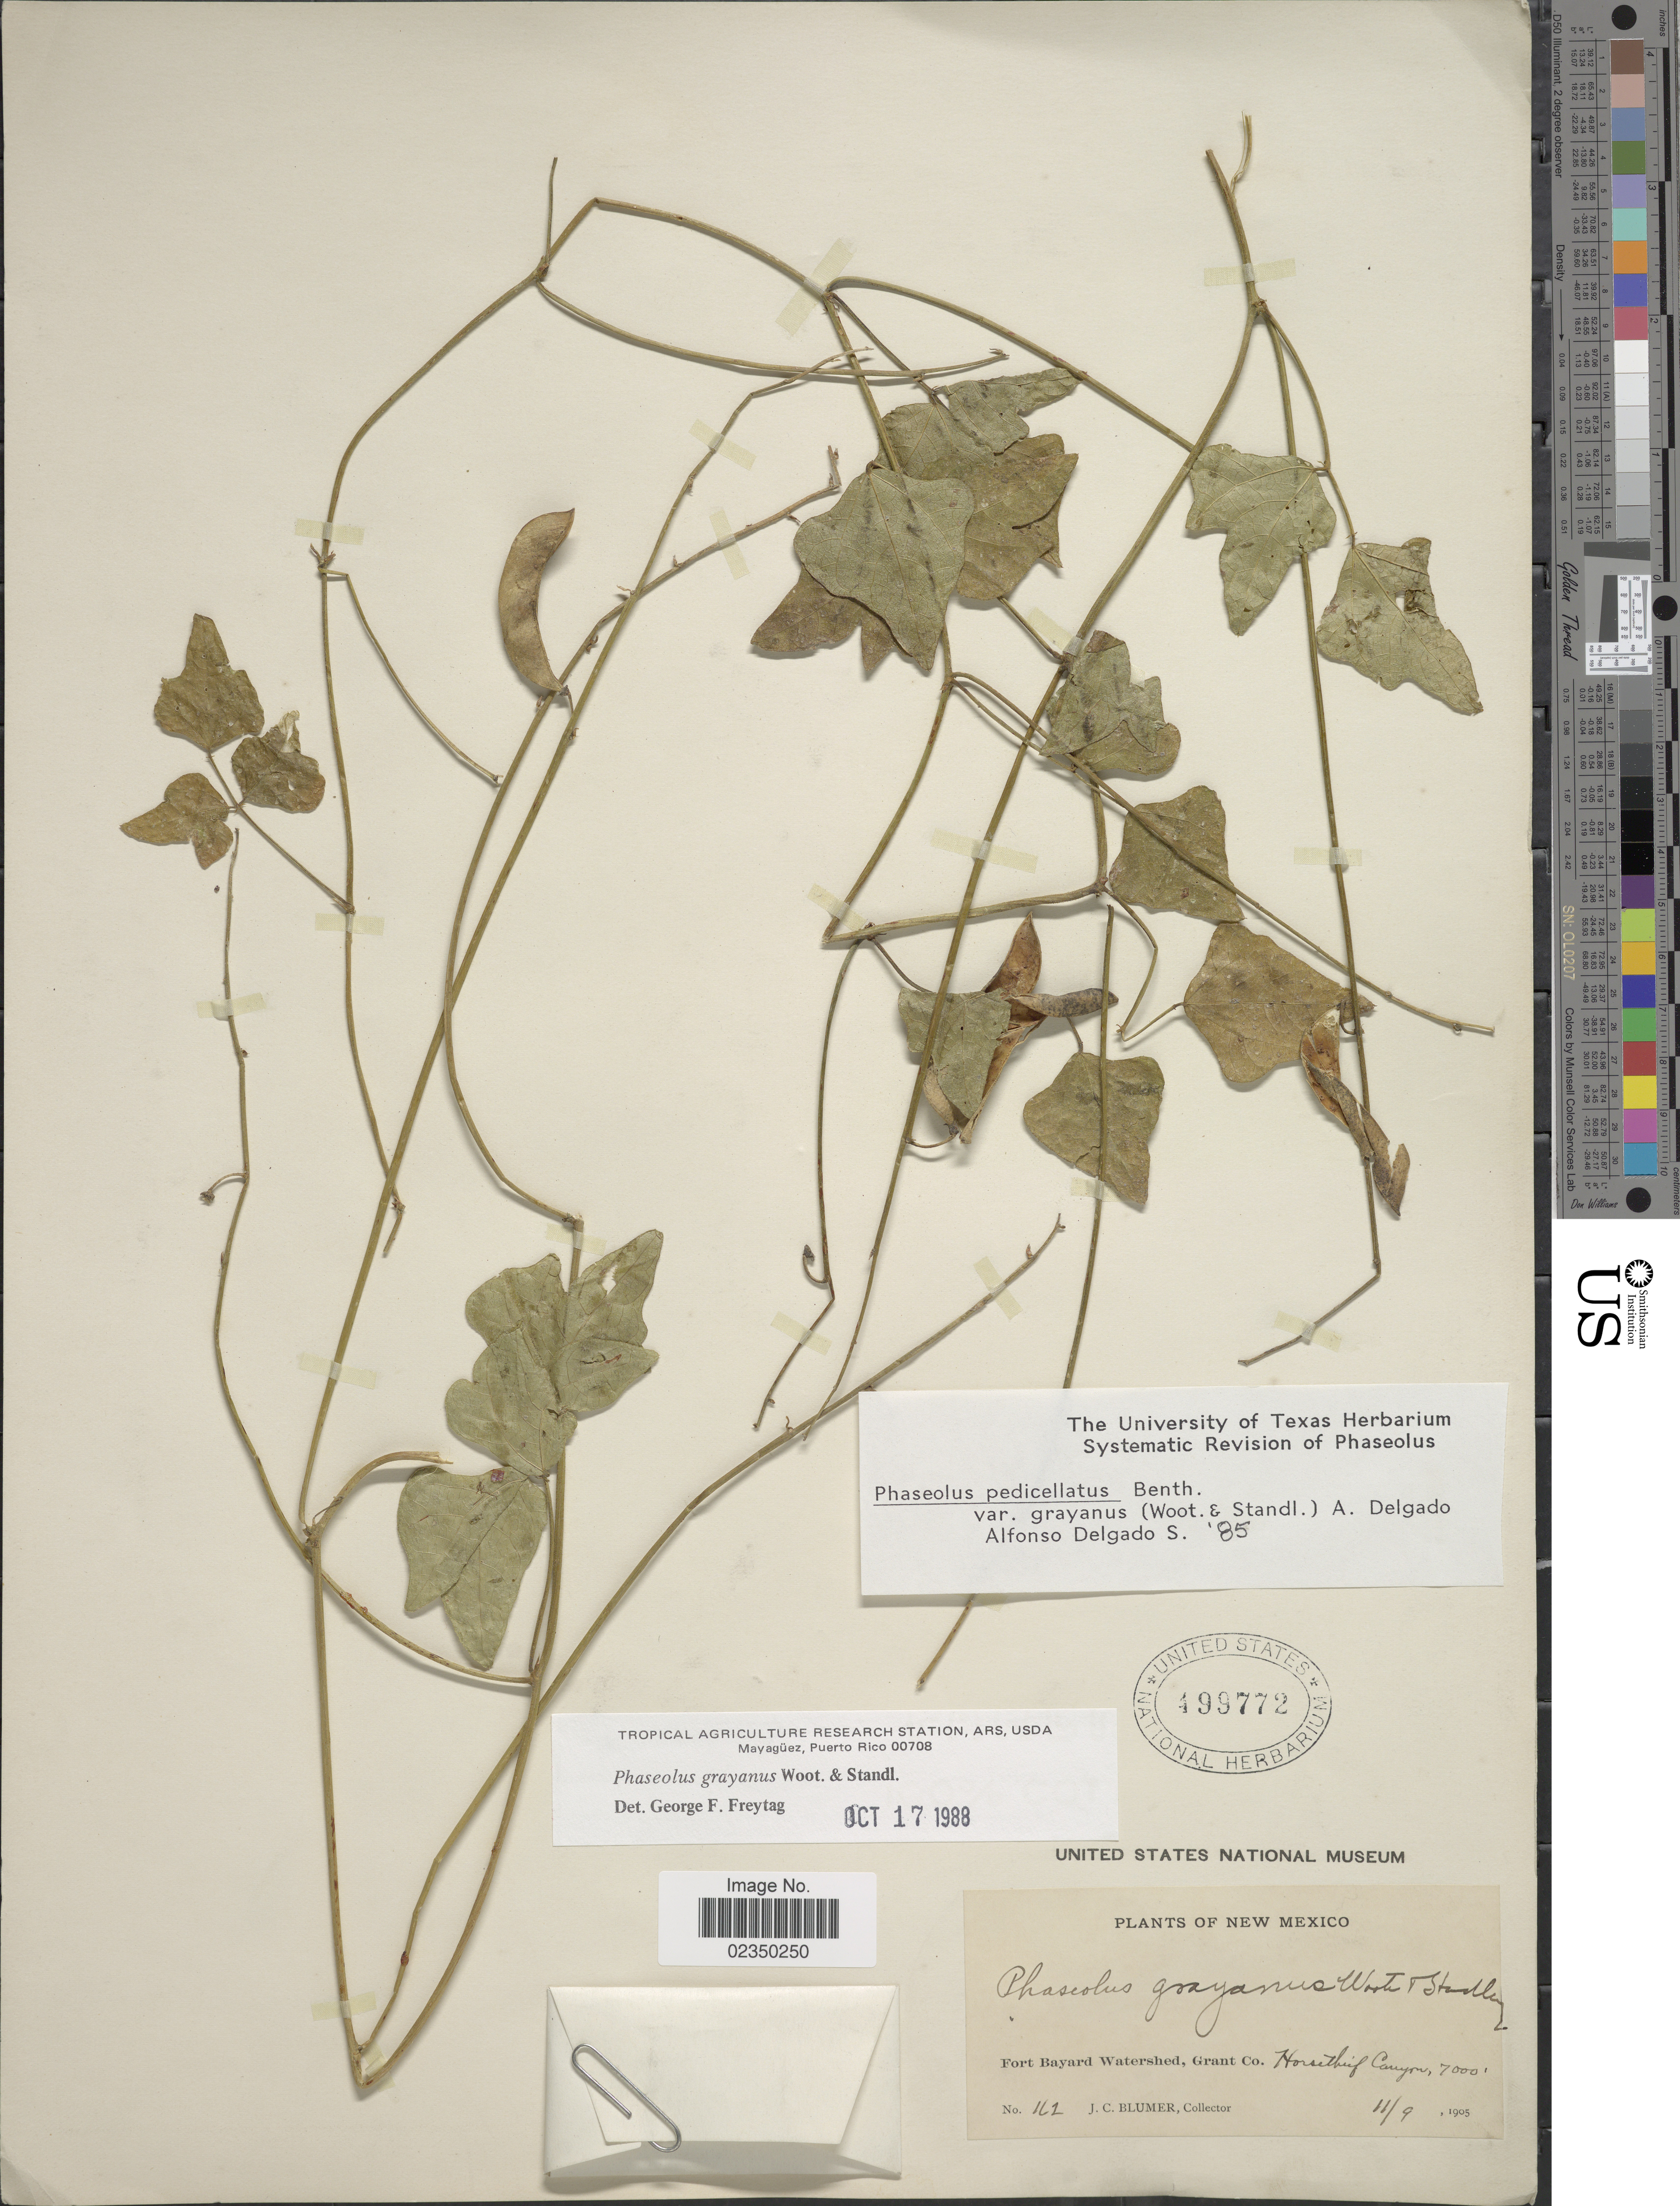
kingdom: Plantae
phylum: Tracheophyta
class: Magnoliopsida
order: Fabales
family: Fabaceae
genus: Phaseolus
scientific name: Phaseolus grayanus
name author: Wooton & Standl.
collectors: J. C. Blumer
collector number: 162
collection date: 1905-09-11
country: United States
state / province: New Mexico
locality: Fort Bayard Watershed, Grant Co, Horsething Canyon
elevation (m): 2134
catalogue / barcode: US 499772